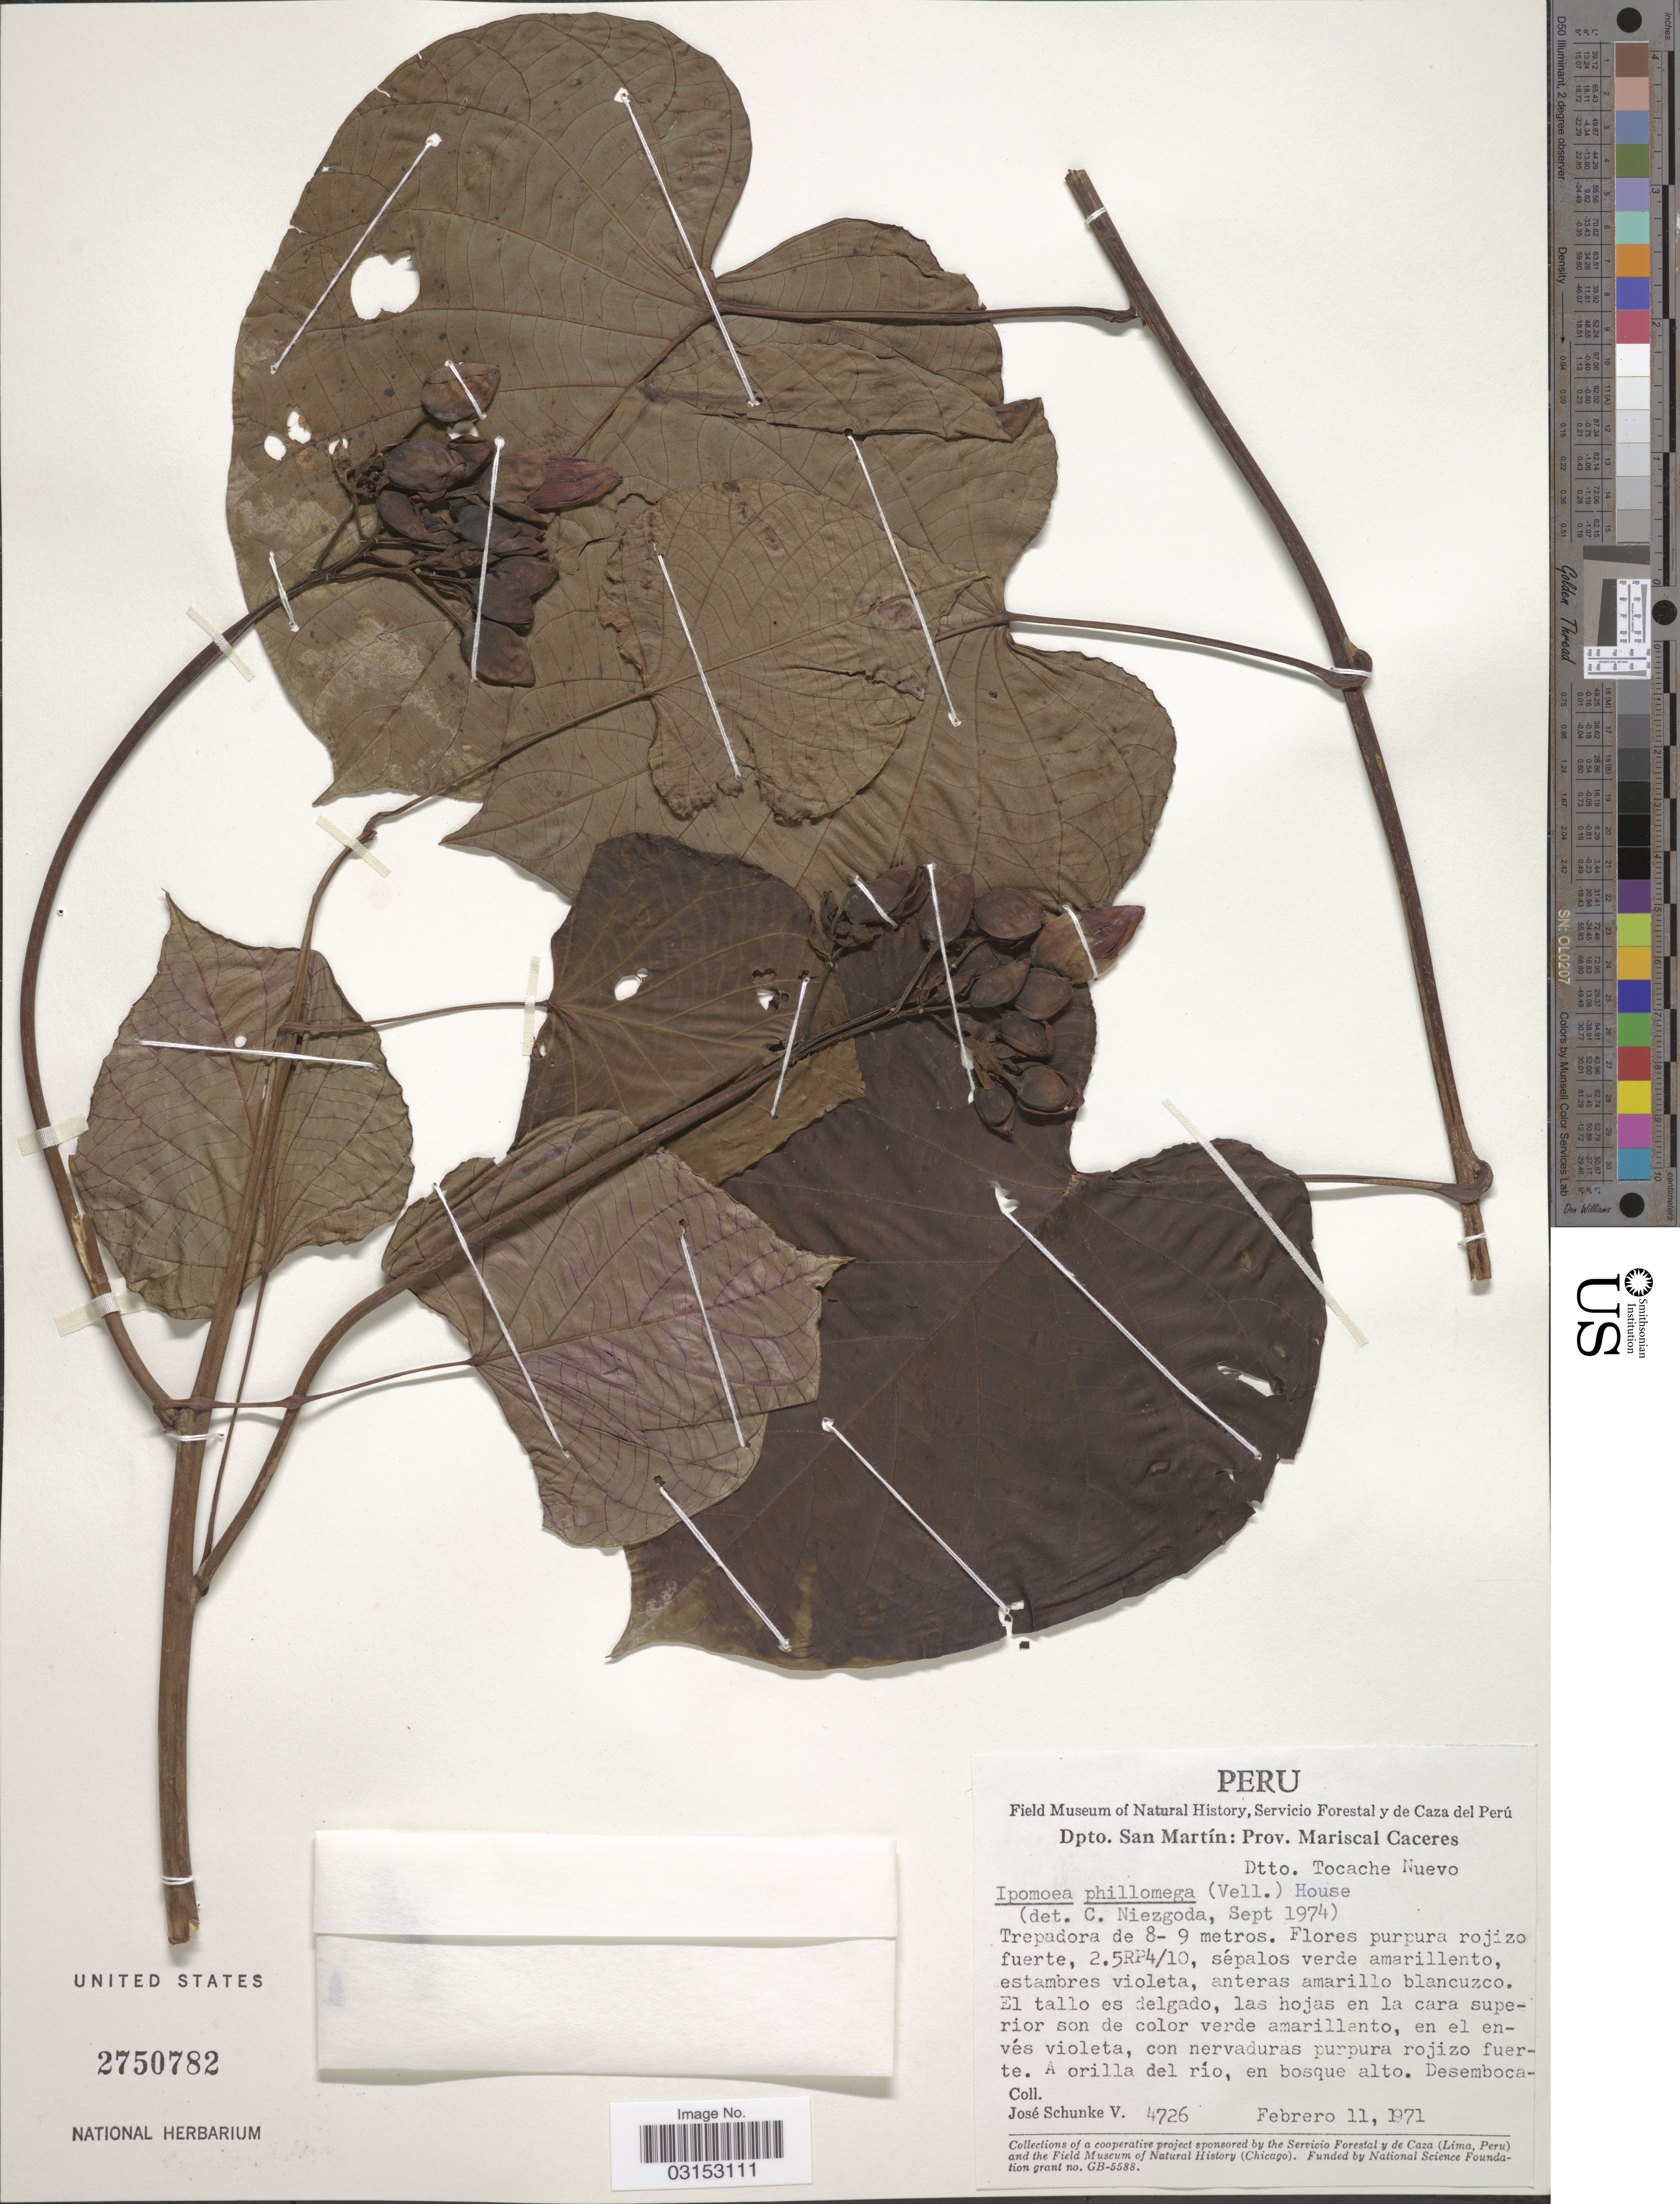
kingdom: Plantae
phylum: Tracheophyta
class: Magnoliopsida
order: Solanales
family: Convolvulaceae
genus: Ipomoea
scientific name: Ipomoea philomega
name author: (Vell.) House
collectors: J. Schunke Vigo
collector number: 4726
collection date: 1971-02-11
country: Peru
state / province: San Martín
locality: Dpto. San Martín: Prov. Mariscal Caceres, Dtto. Tocache Nuevo. A orilla del río, en bosque alto. Desemboca.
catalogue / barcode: US 2750782